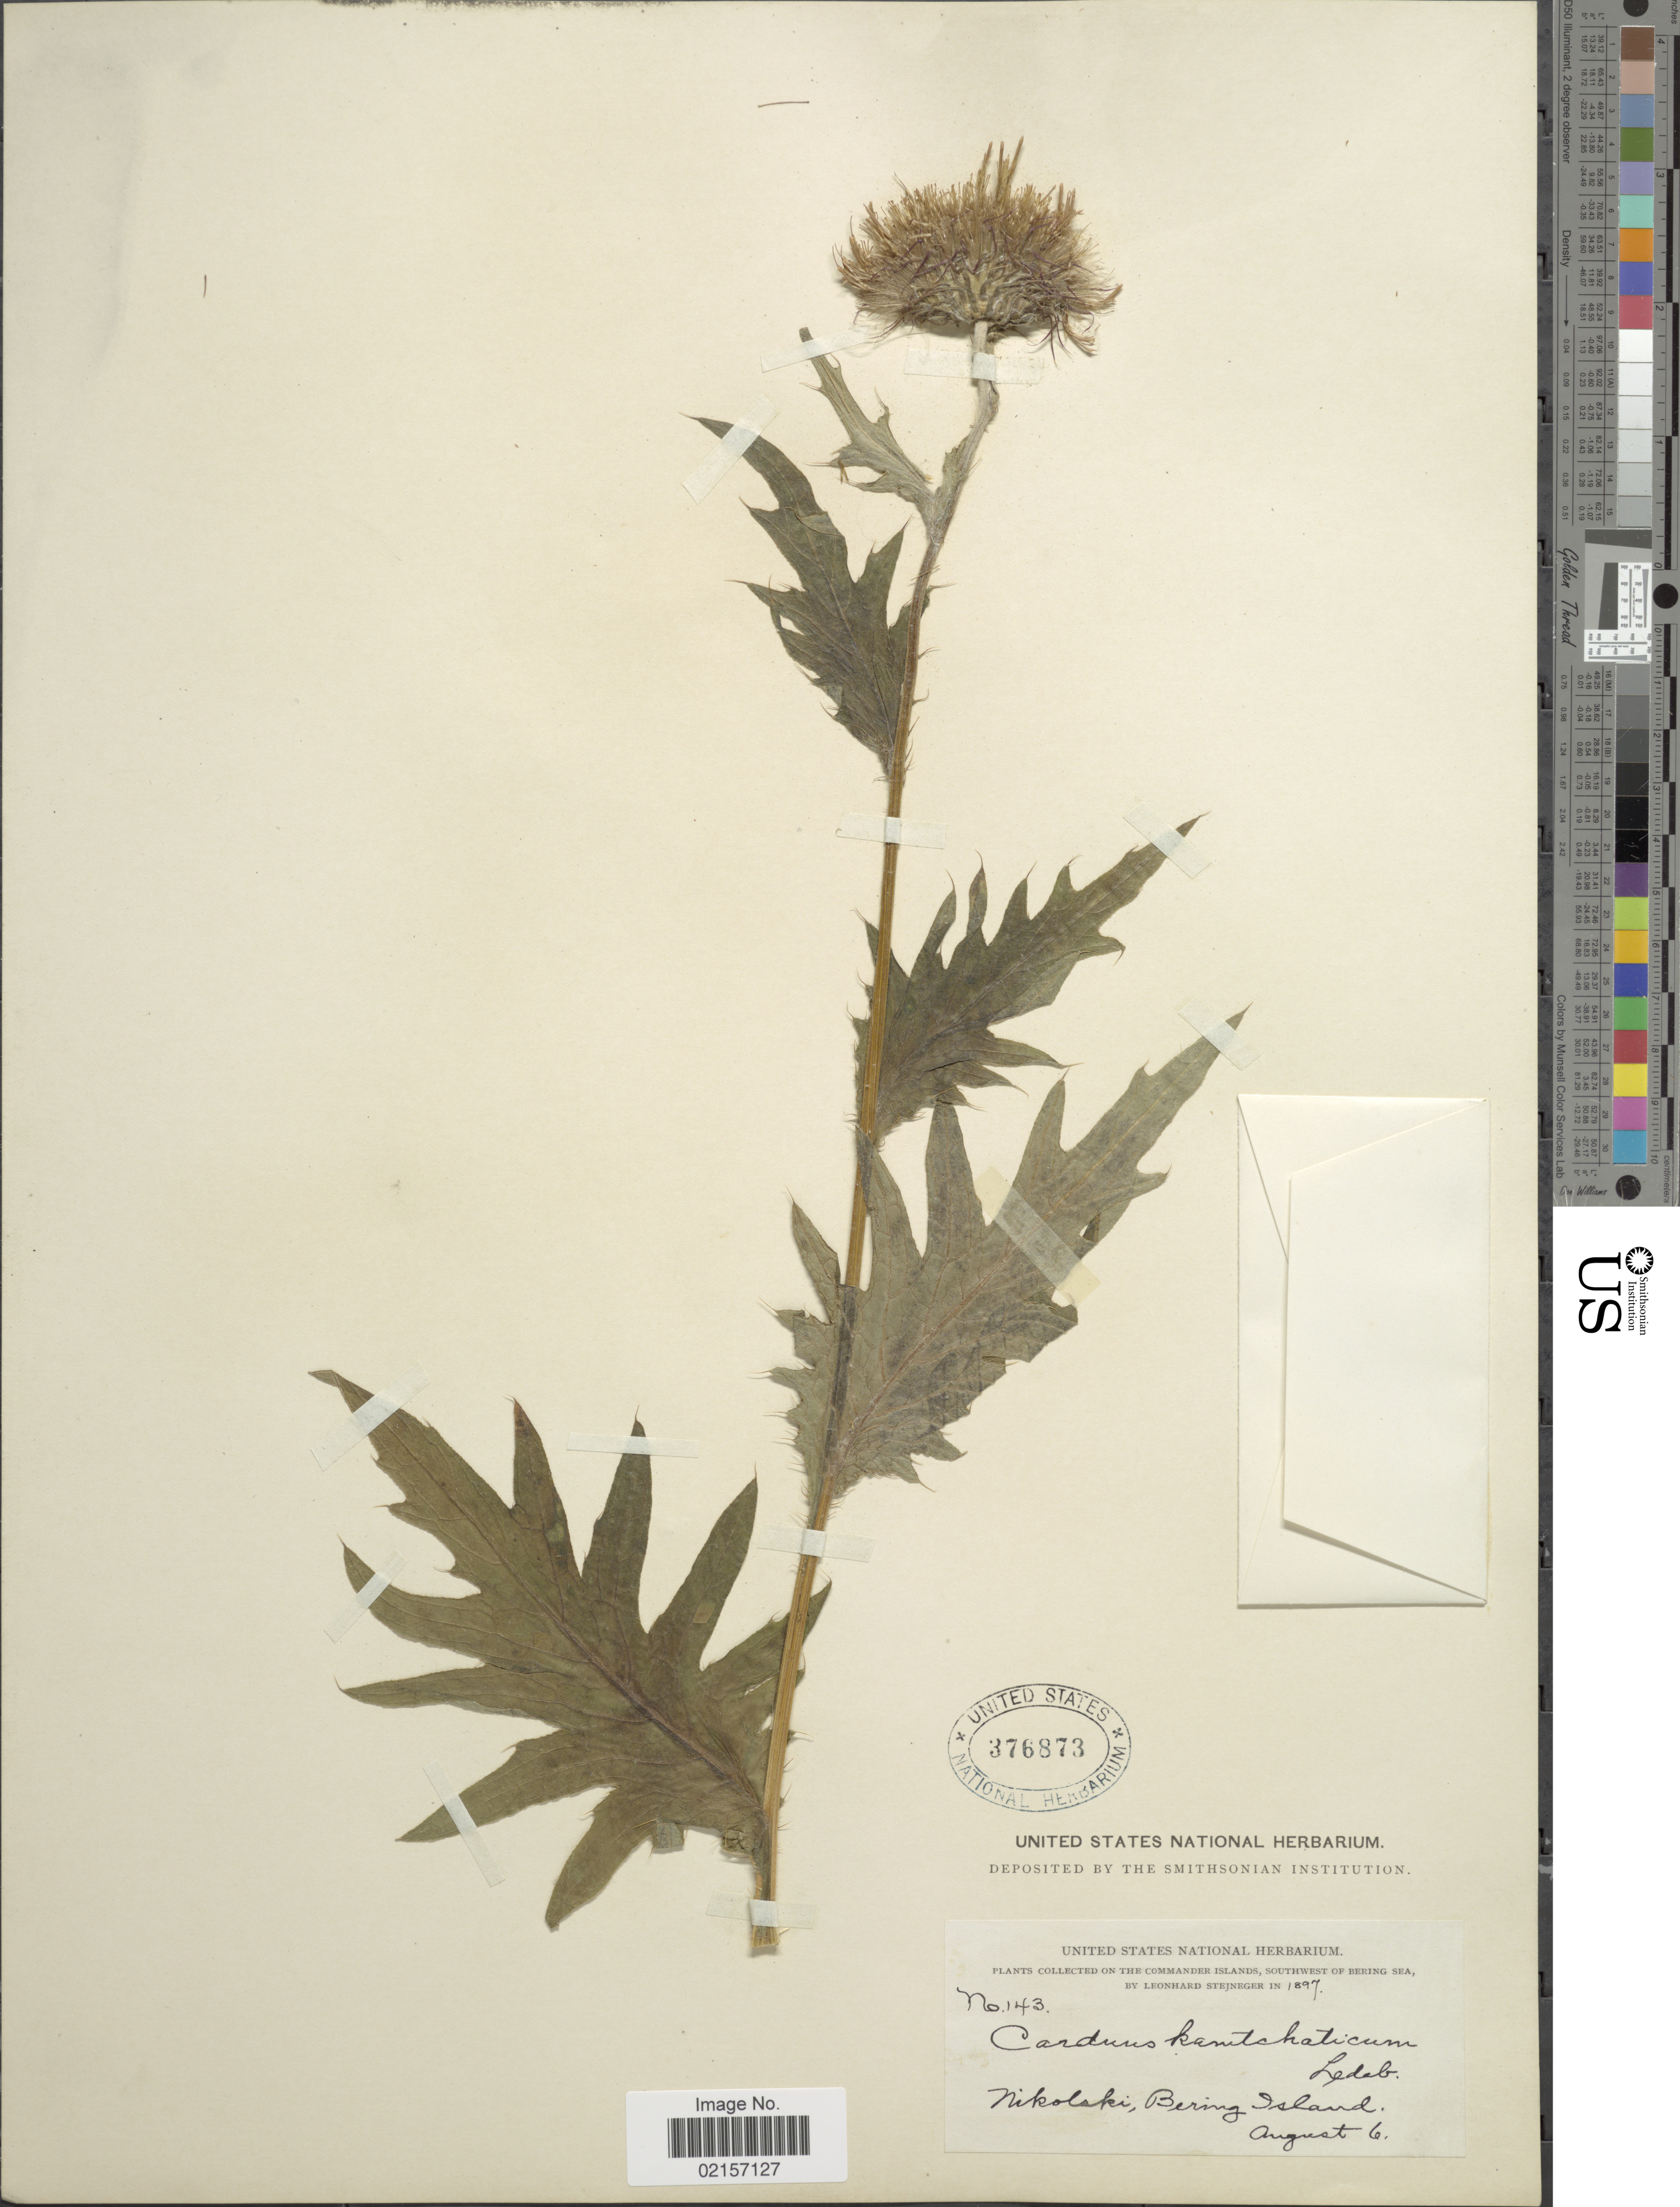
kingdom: Plantae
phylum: Tracheophyta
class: Magnoliopsida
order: Asterales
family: Asteraceae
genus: Cirsium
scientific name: Cirsium kamtschaticum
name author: Ledeb.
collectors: L. Stejneger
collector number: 143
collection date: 1897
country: Russian Federation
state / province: Kamchatka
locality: Commander Islands, southwest of Bering Sea, Nikolski, Bering Island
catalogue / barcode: US 376873